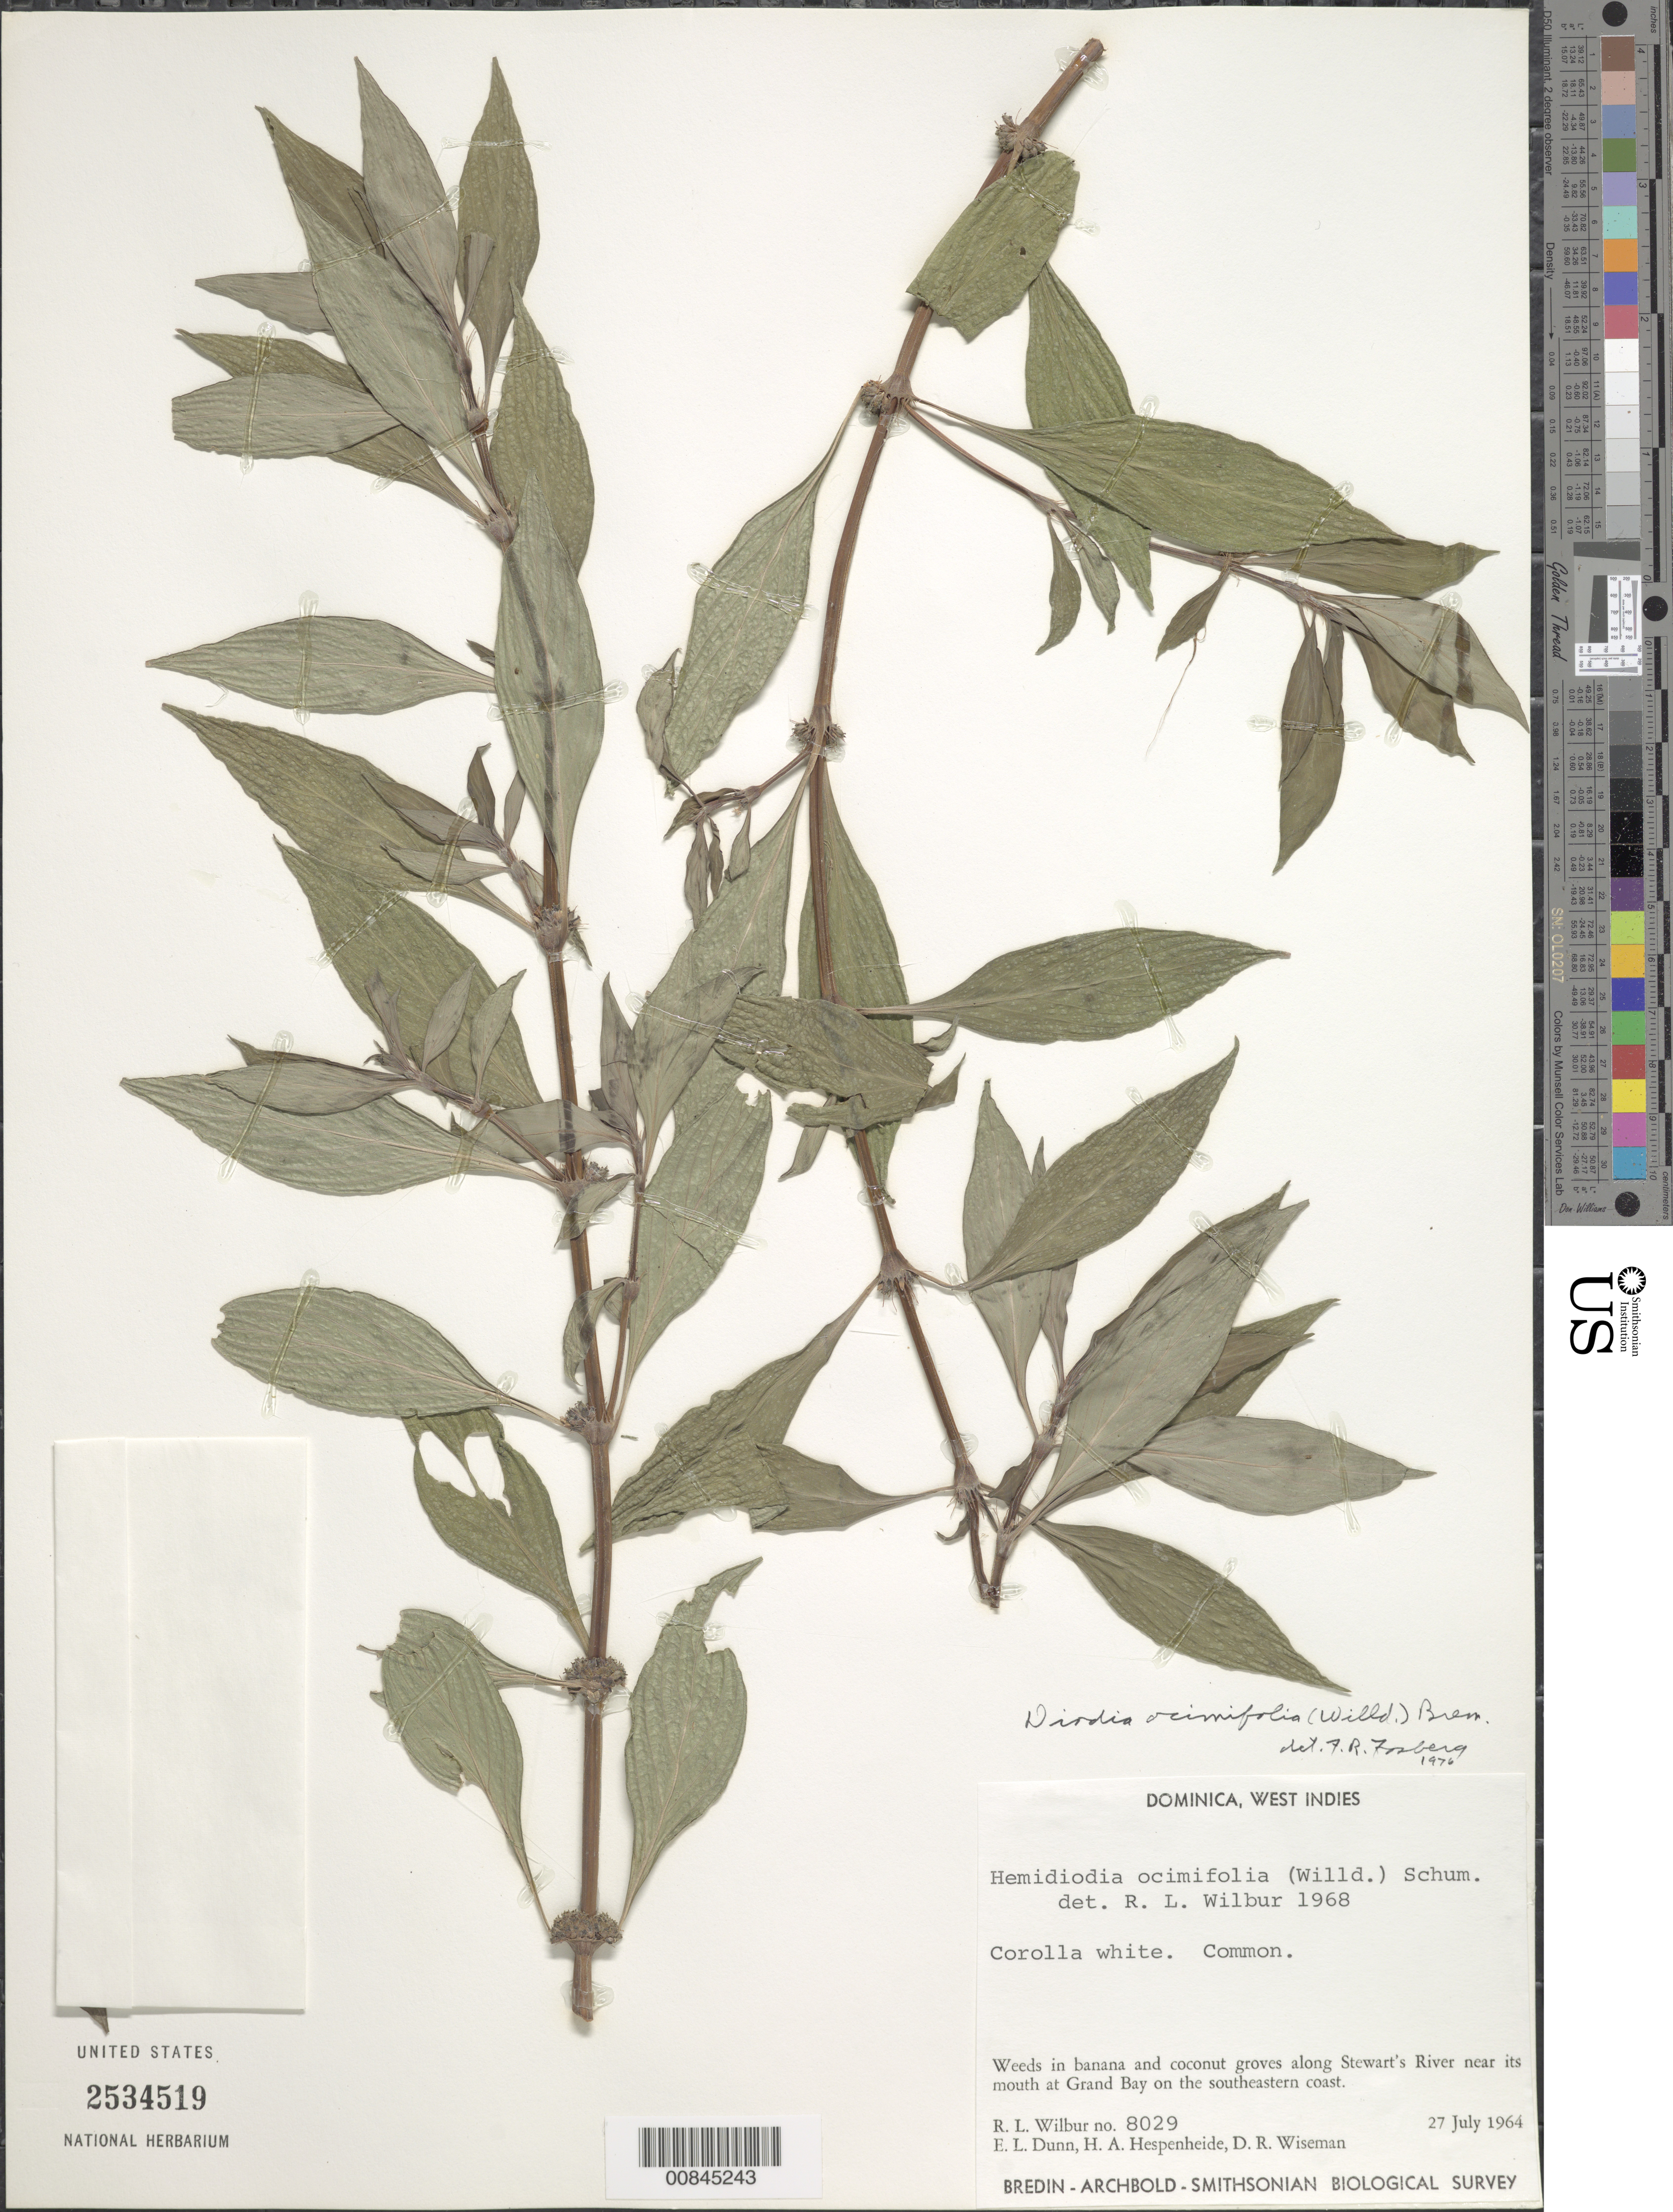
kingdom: Plantae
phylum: Tracheophyta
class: Magnoliopsida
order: Gentianales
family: Rubiaceae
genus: Spermacoce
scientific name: Spermacoce ocymifolia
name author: Willd. ex Roem. & Schult.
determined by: Wilbur, R. L.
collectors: R. L. Wilbur, E. Dunn, H. A. Hespenheide & D. R. Wiseman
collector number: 8029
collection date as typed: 27 Jul 1964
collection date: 1964-07-27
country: Dominica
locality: Along Stewart's River, near its mouth at Grand Bay, on southeastern coast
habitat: Weeds in banana and coconut groves along river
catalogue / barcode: US 2534519